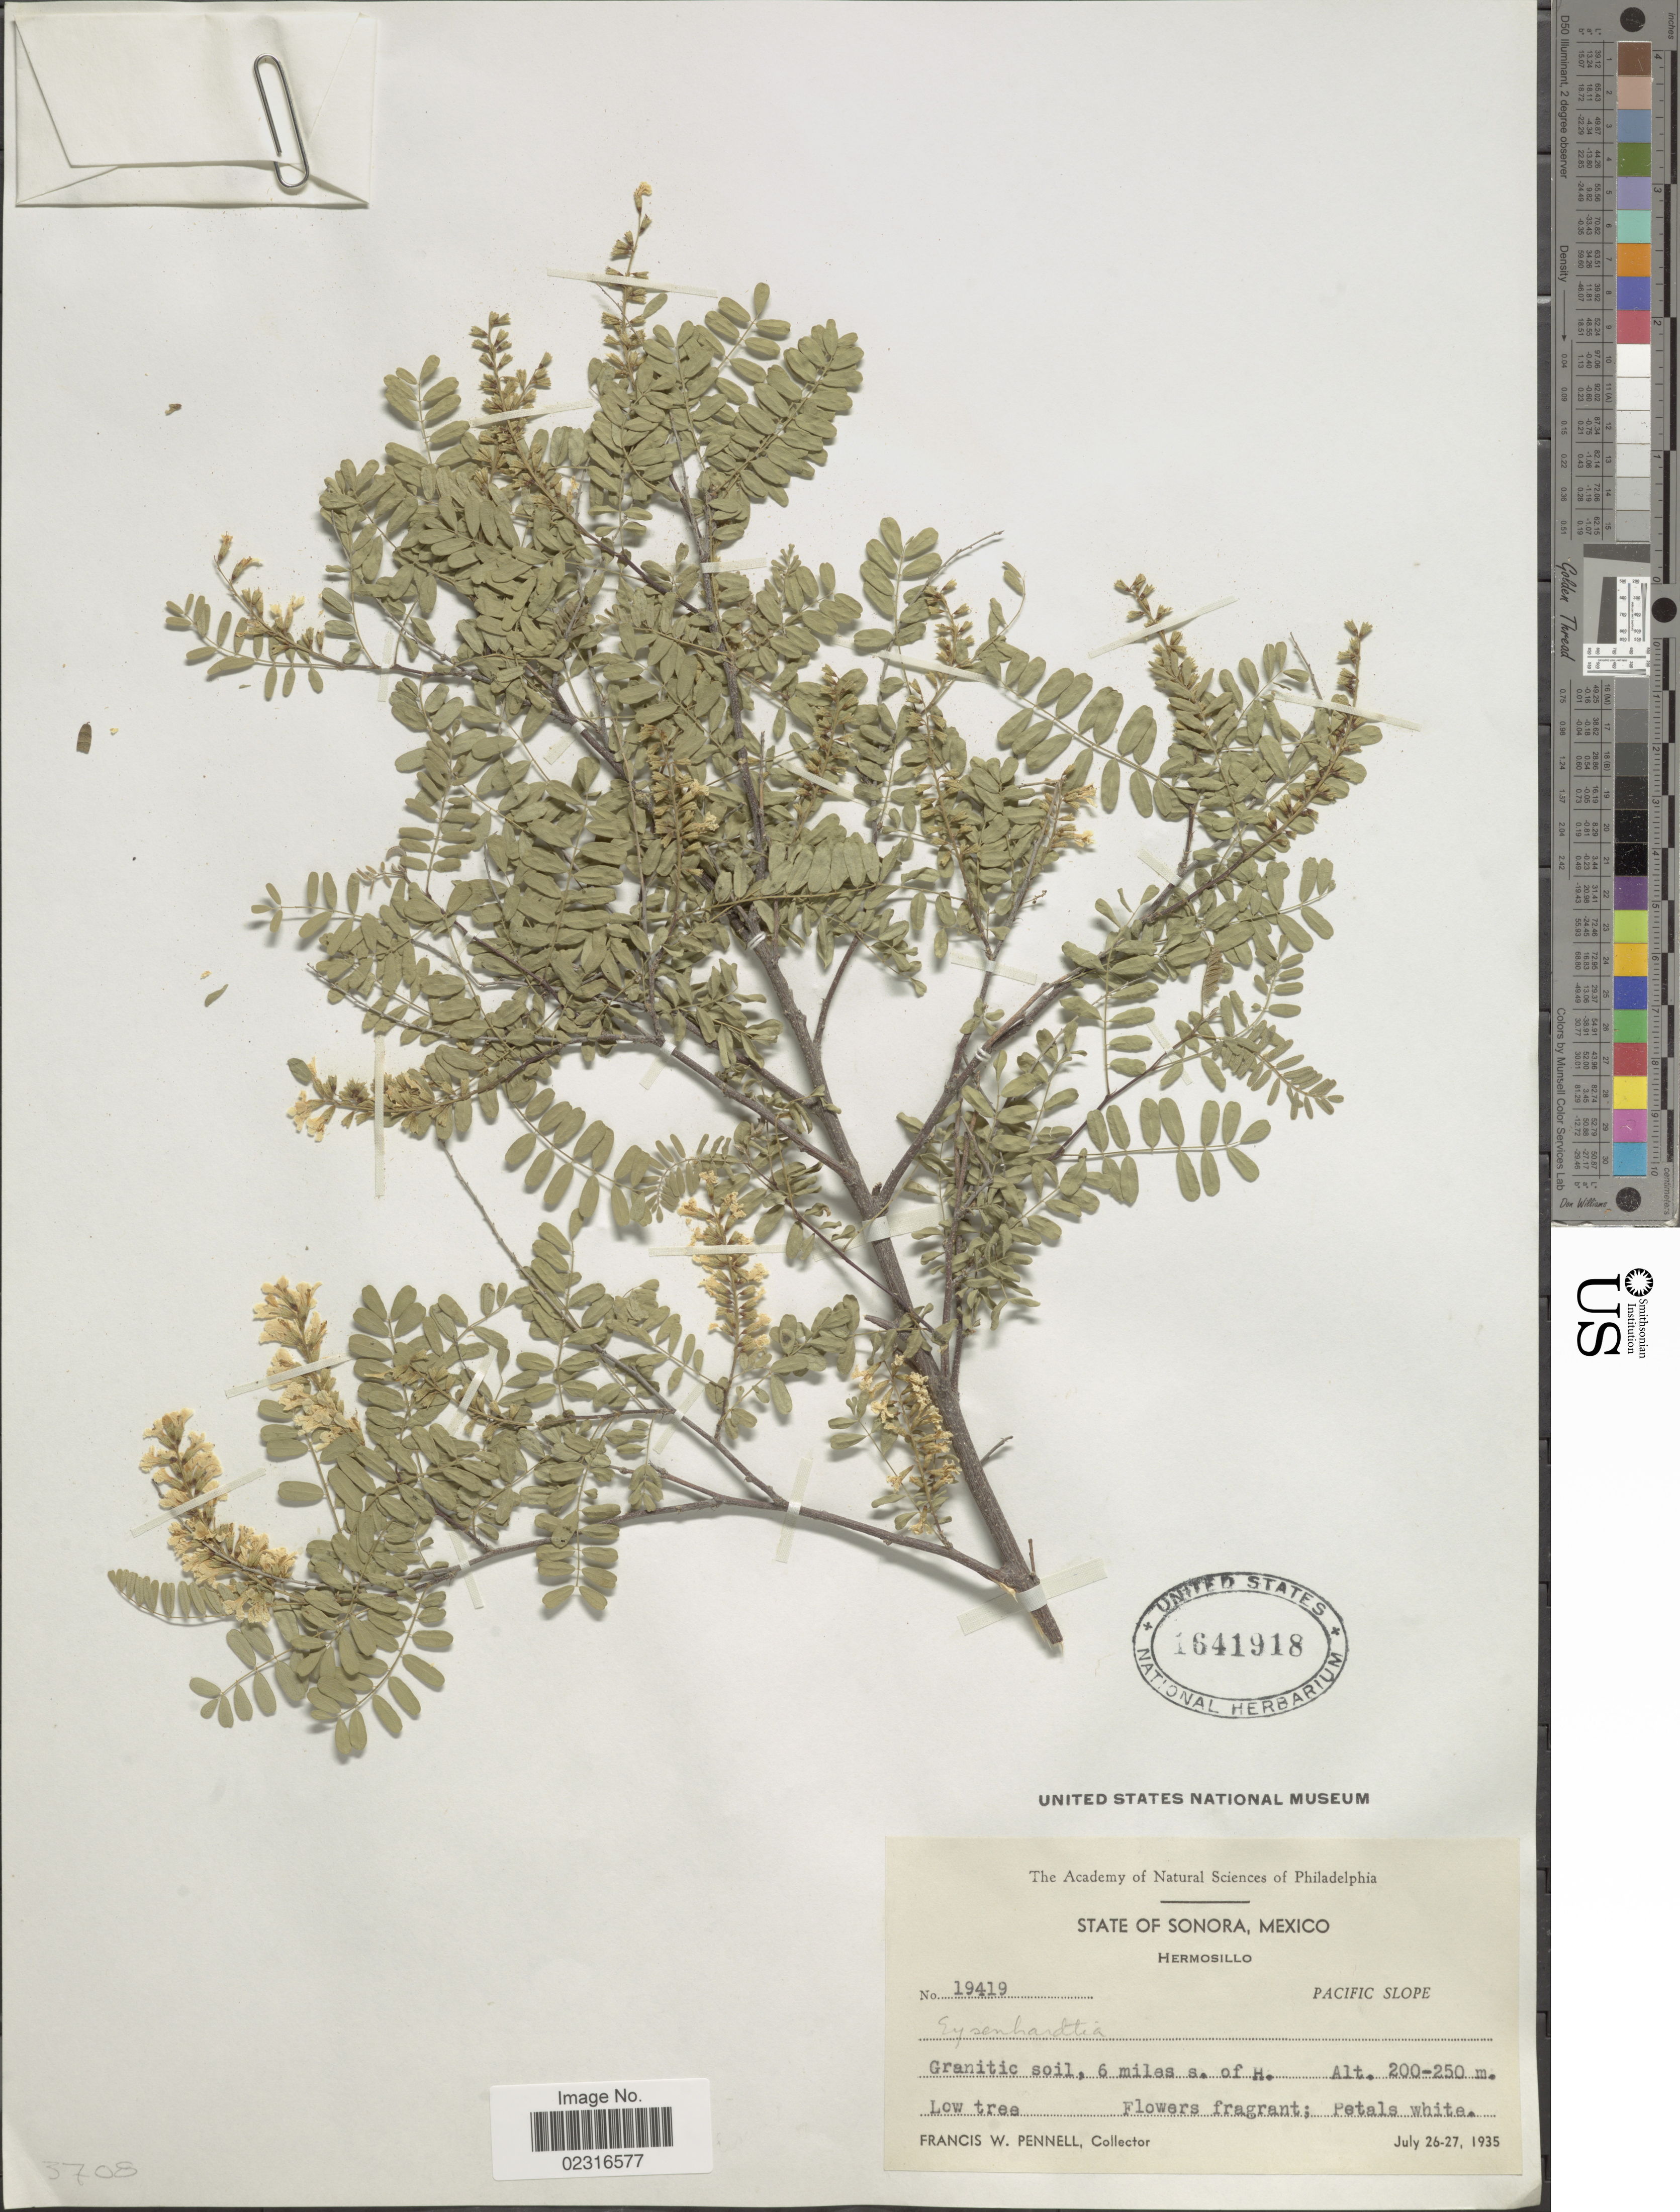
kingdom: Plantae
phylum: Tracheophyta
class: Magnoliopsida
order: Fabales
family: Fabaceae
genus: Eysenhardtia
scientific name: Eysenhardtia sp.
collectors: F. W. Pennell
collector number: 19419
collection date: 1935-07-26/1935-07-27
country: Mexico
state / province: Sonora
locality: Hermosillo. Pacific Slope. 6 miles s. of H.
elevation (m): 200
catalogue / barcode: US 1641918